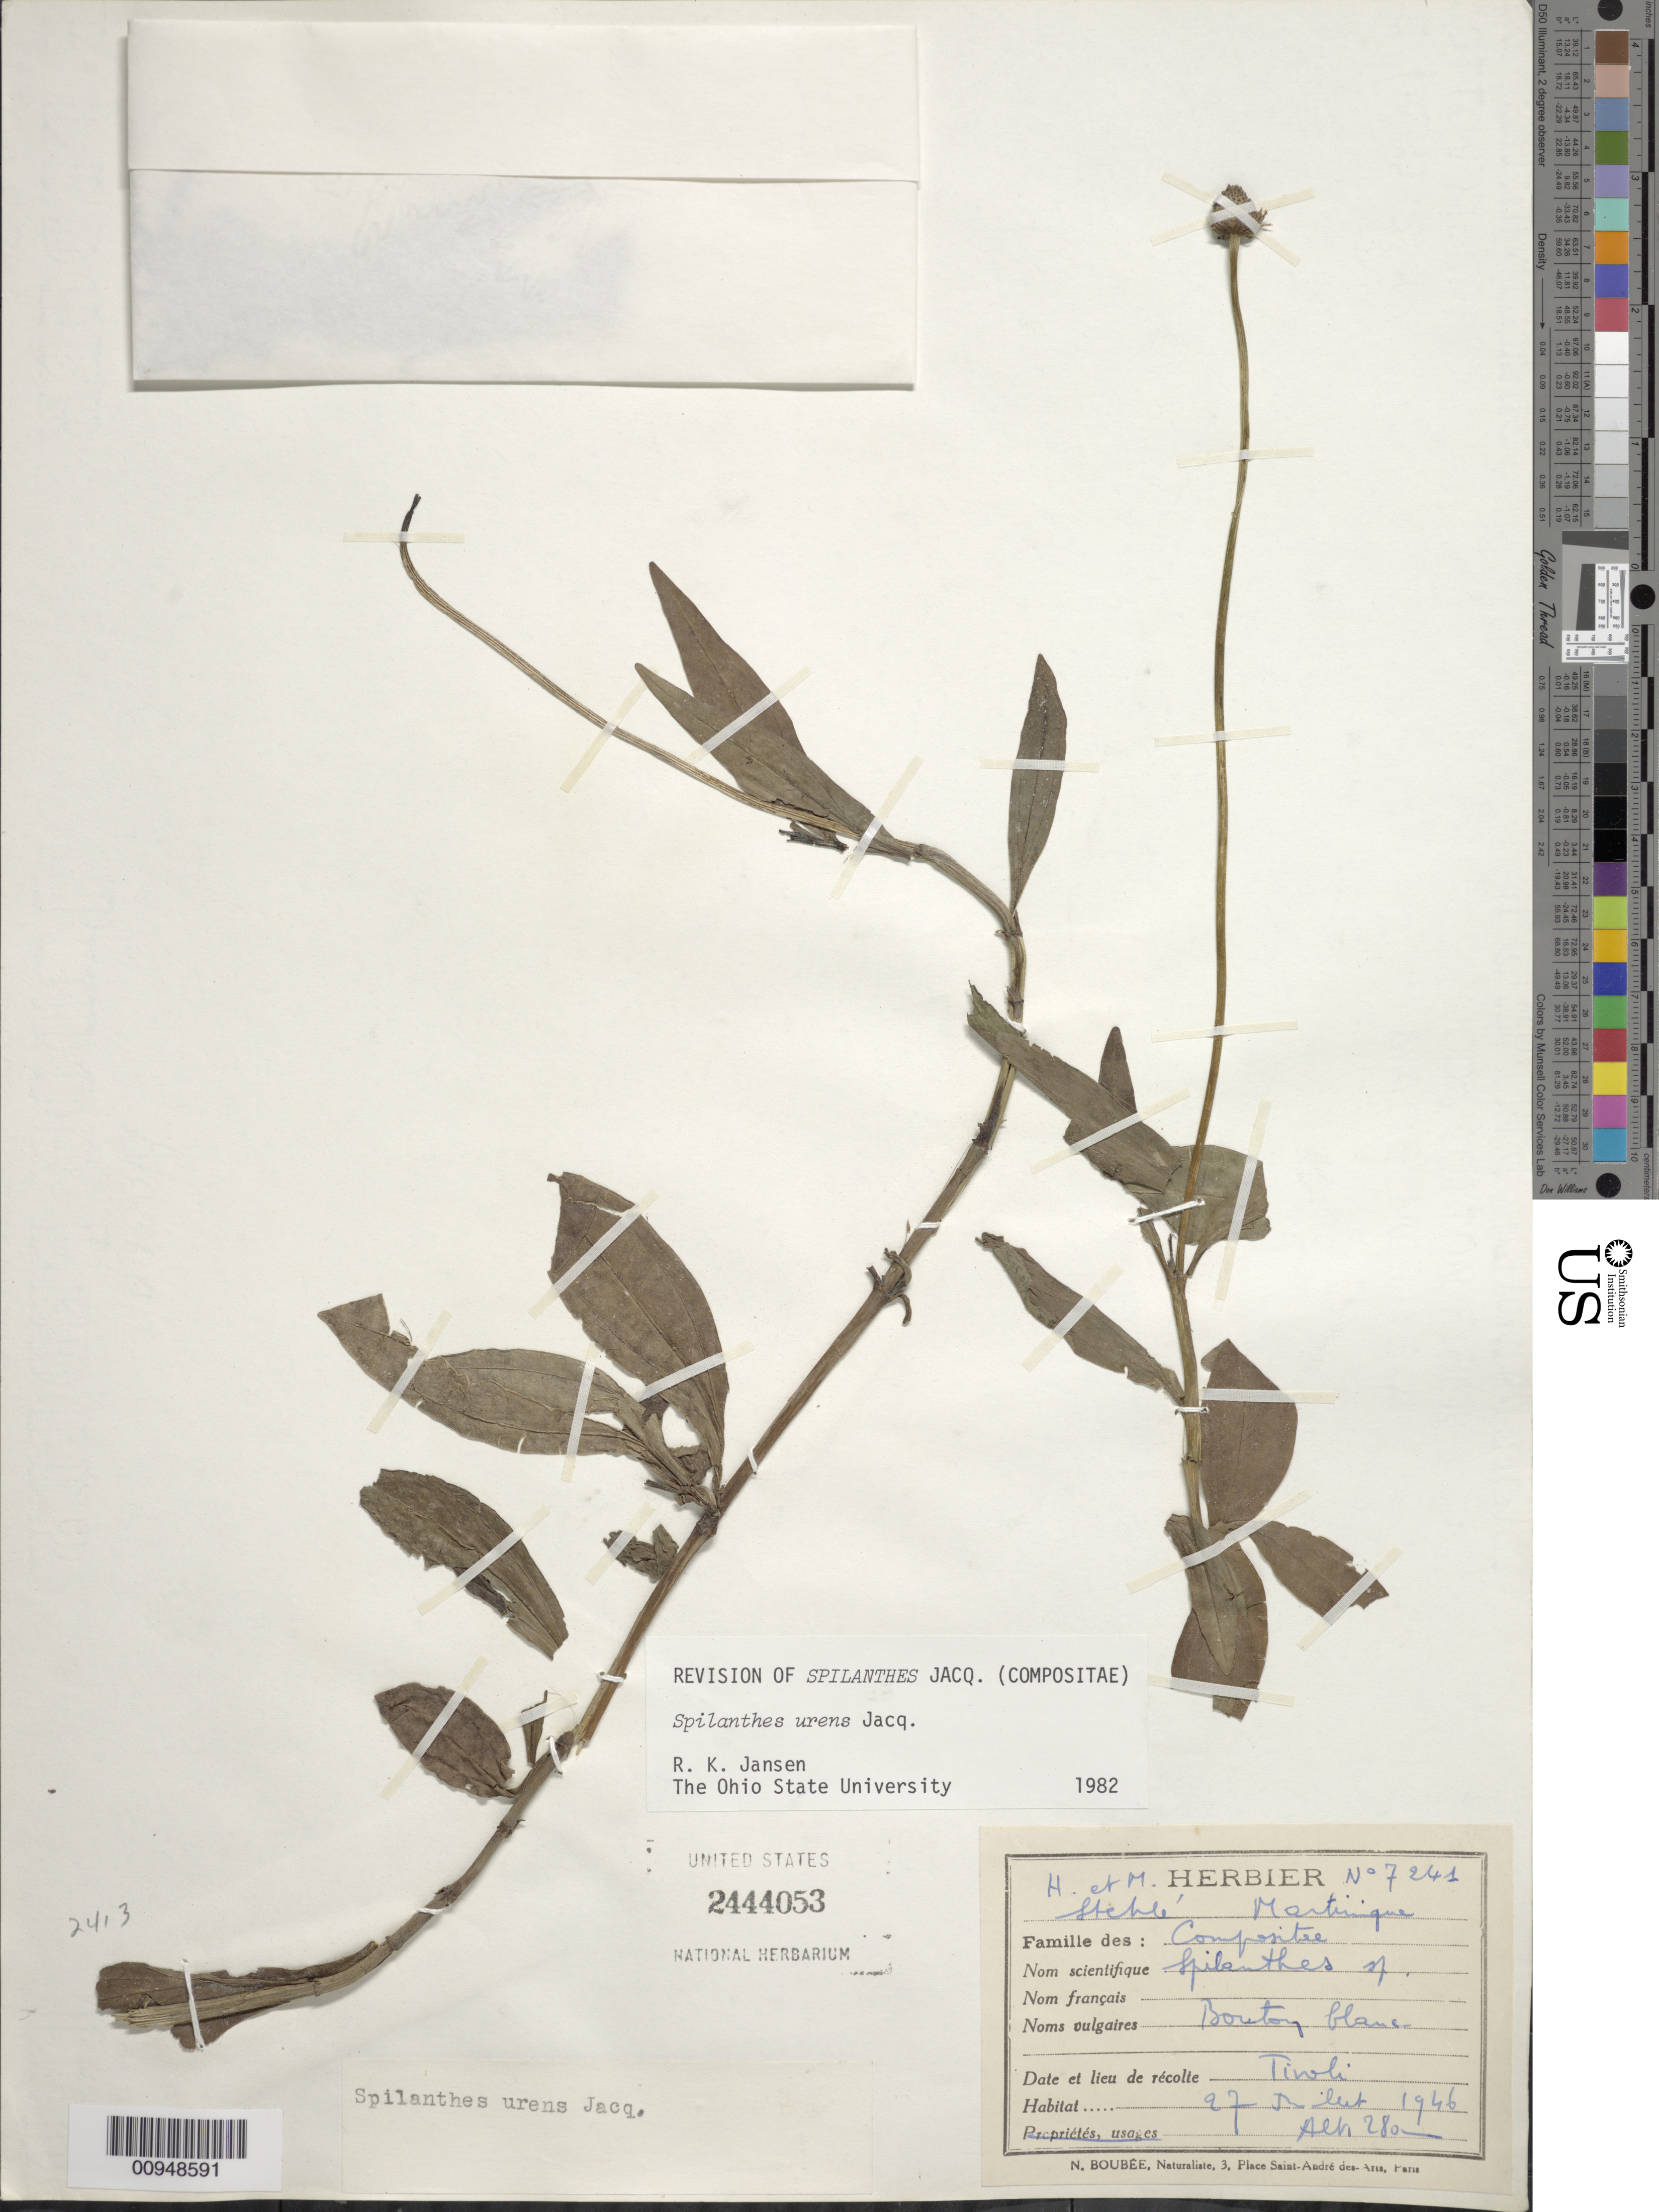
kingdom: Plantae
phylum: Tracheophyta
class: Magnoliopsida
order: Asterales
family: Asteraceae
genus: Spilanthes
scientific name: Spilanthes urens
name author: Jacq.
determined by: Jansen, R. K.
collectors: H. Stehlé & M. Stehlé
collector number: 7241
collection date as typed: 27 Jul 1946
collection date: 1946-07-27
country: Martinique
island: Martinique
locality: Tivoli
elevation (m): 280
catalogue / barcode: US 2444053